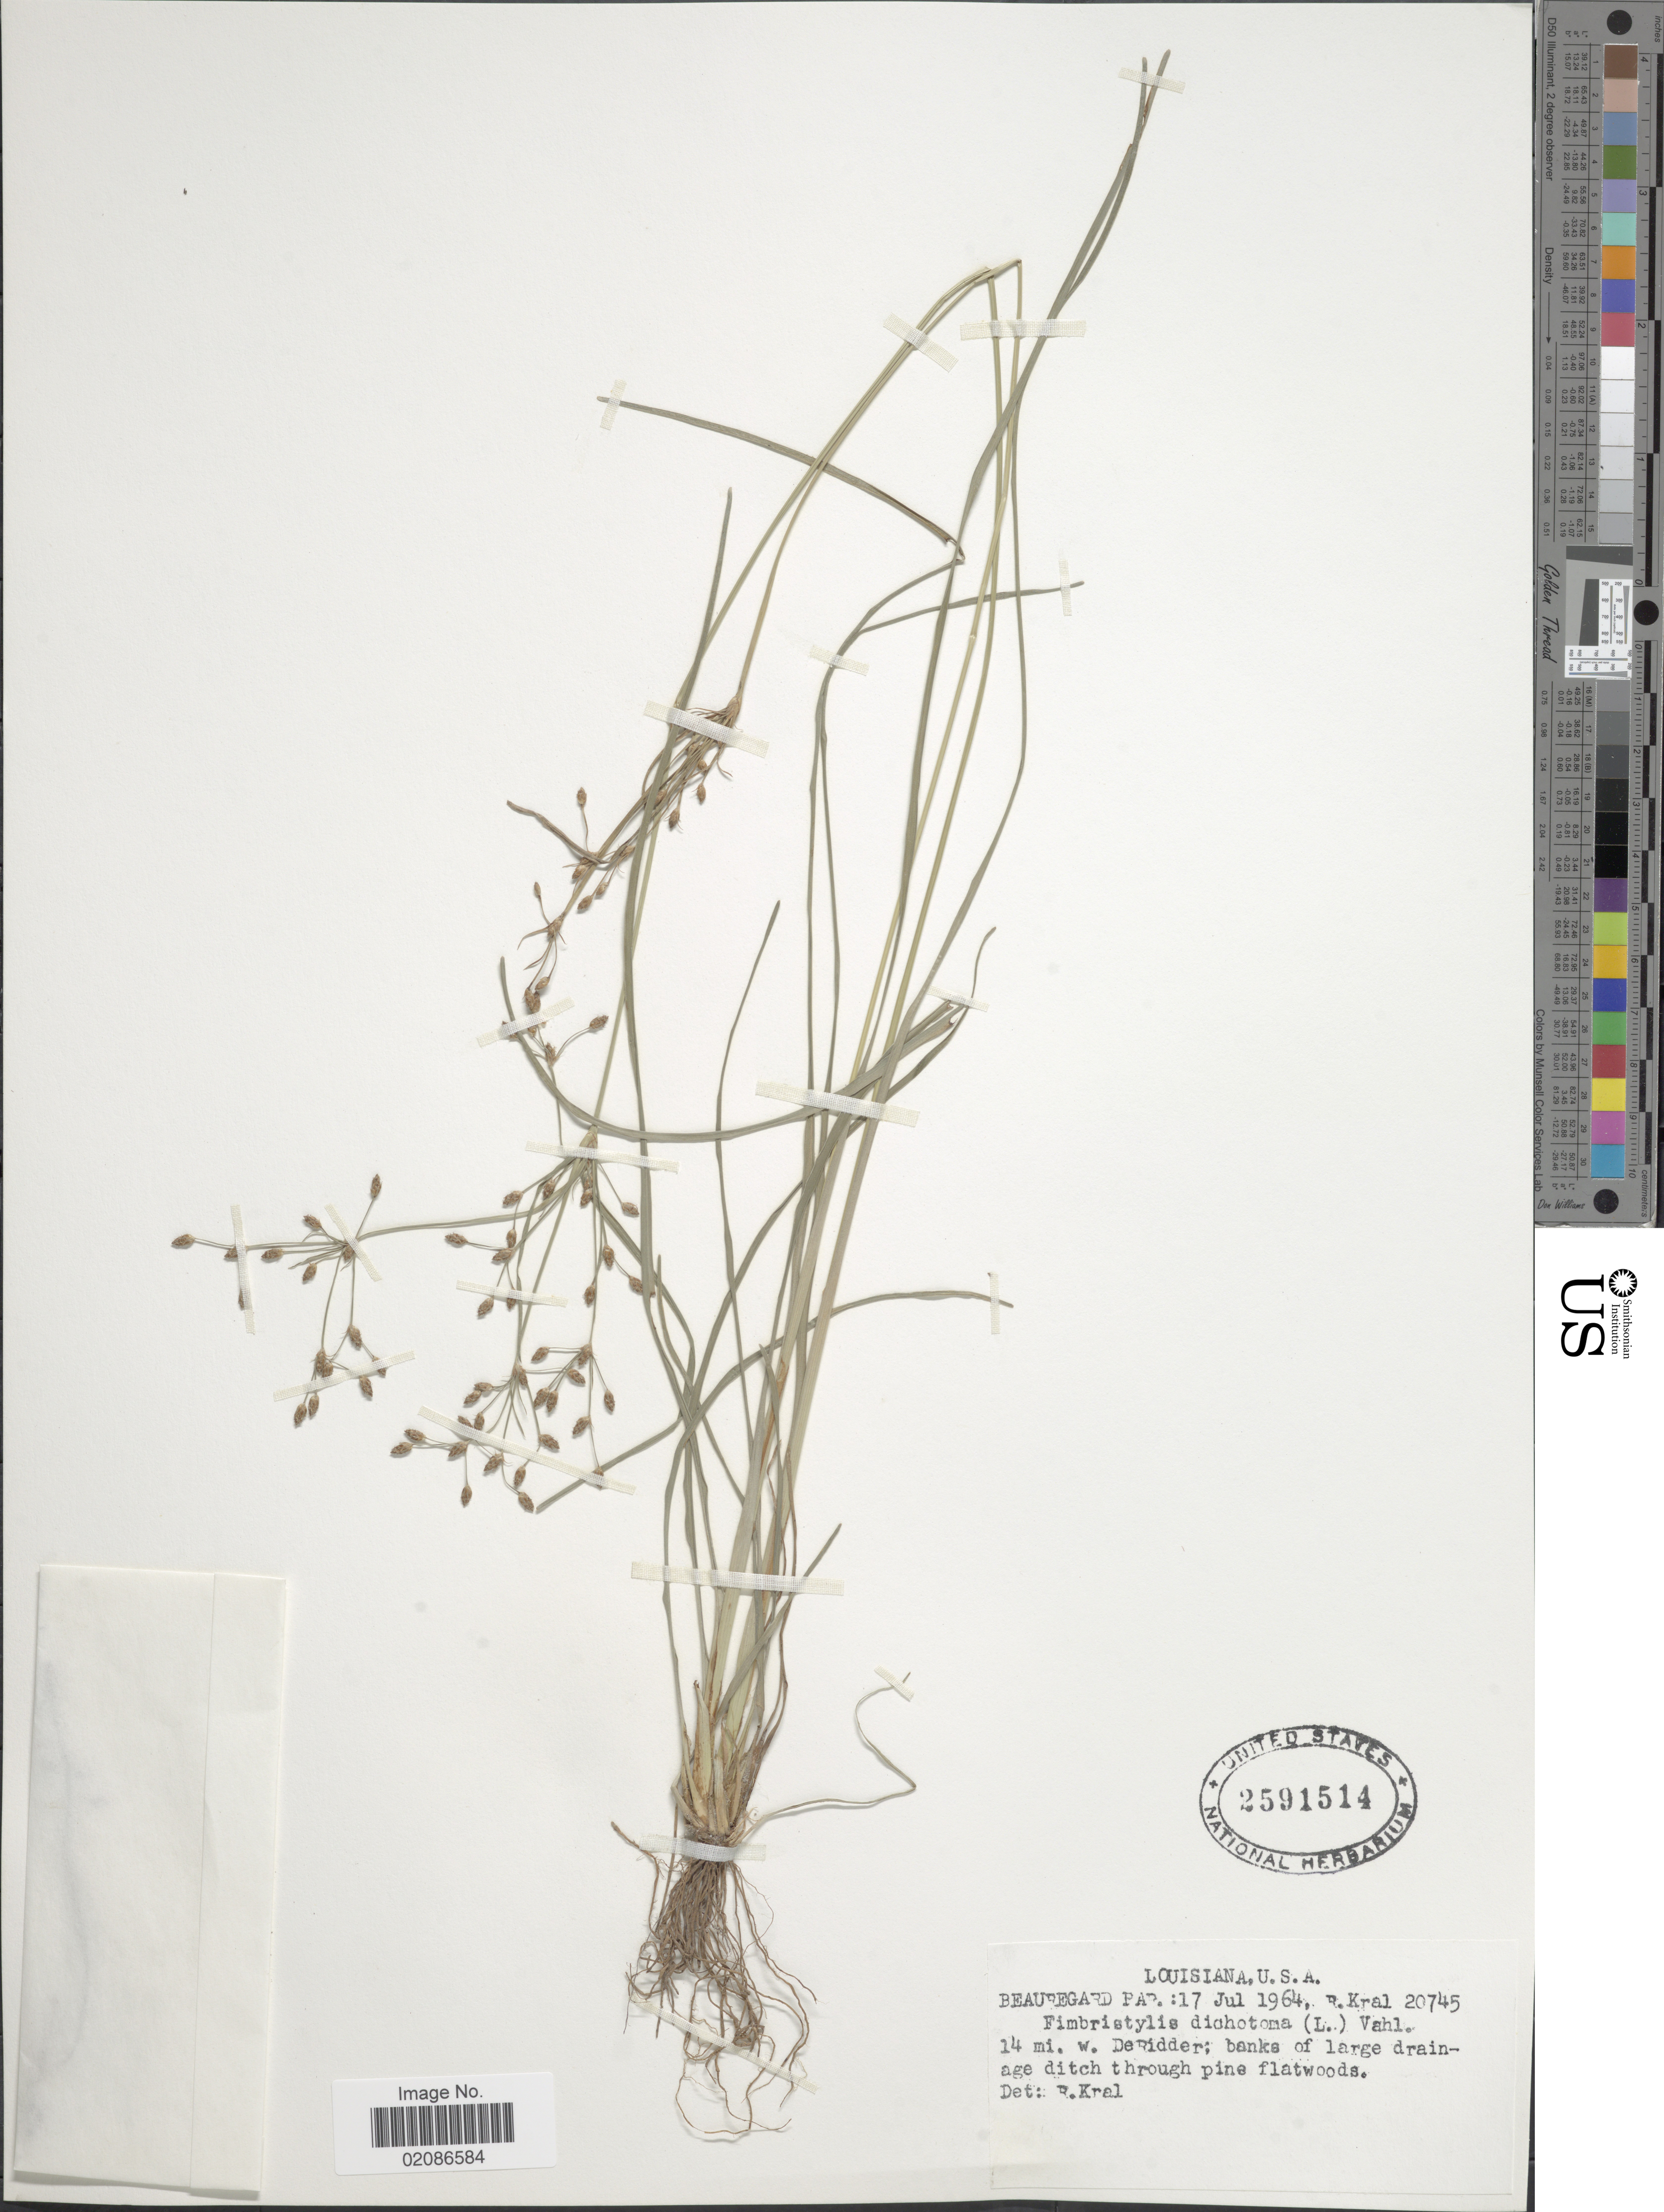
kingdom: Plantae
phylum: Tracheophyta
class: Liliopsida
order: Poales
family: Cyperaceae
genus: Fimbristylis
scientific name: Fimbristylis dichotoma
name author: (L.) Vahl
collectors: R. Kral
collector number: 20745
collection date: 1964-07-17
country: United States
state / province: Louisiana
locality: Beauregard Par: 14 mi w DeRidder; banks of large drainage ditch through pine flatwoods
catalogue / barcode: US 2591514